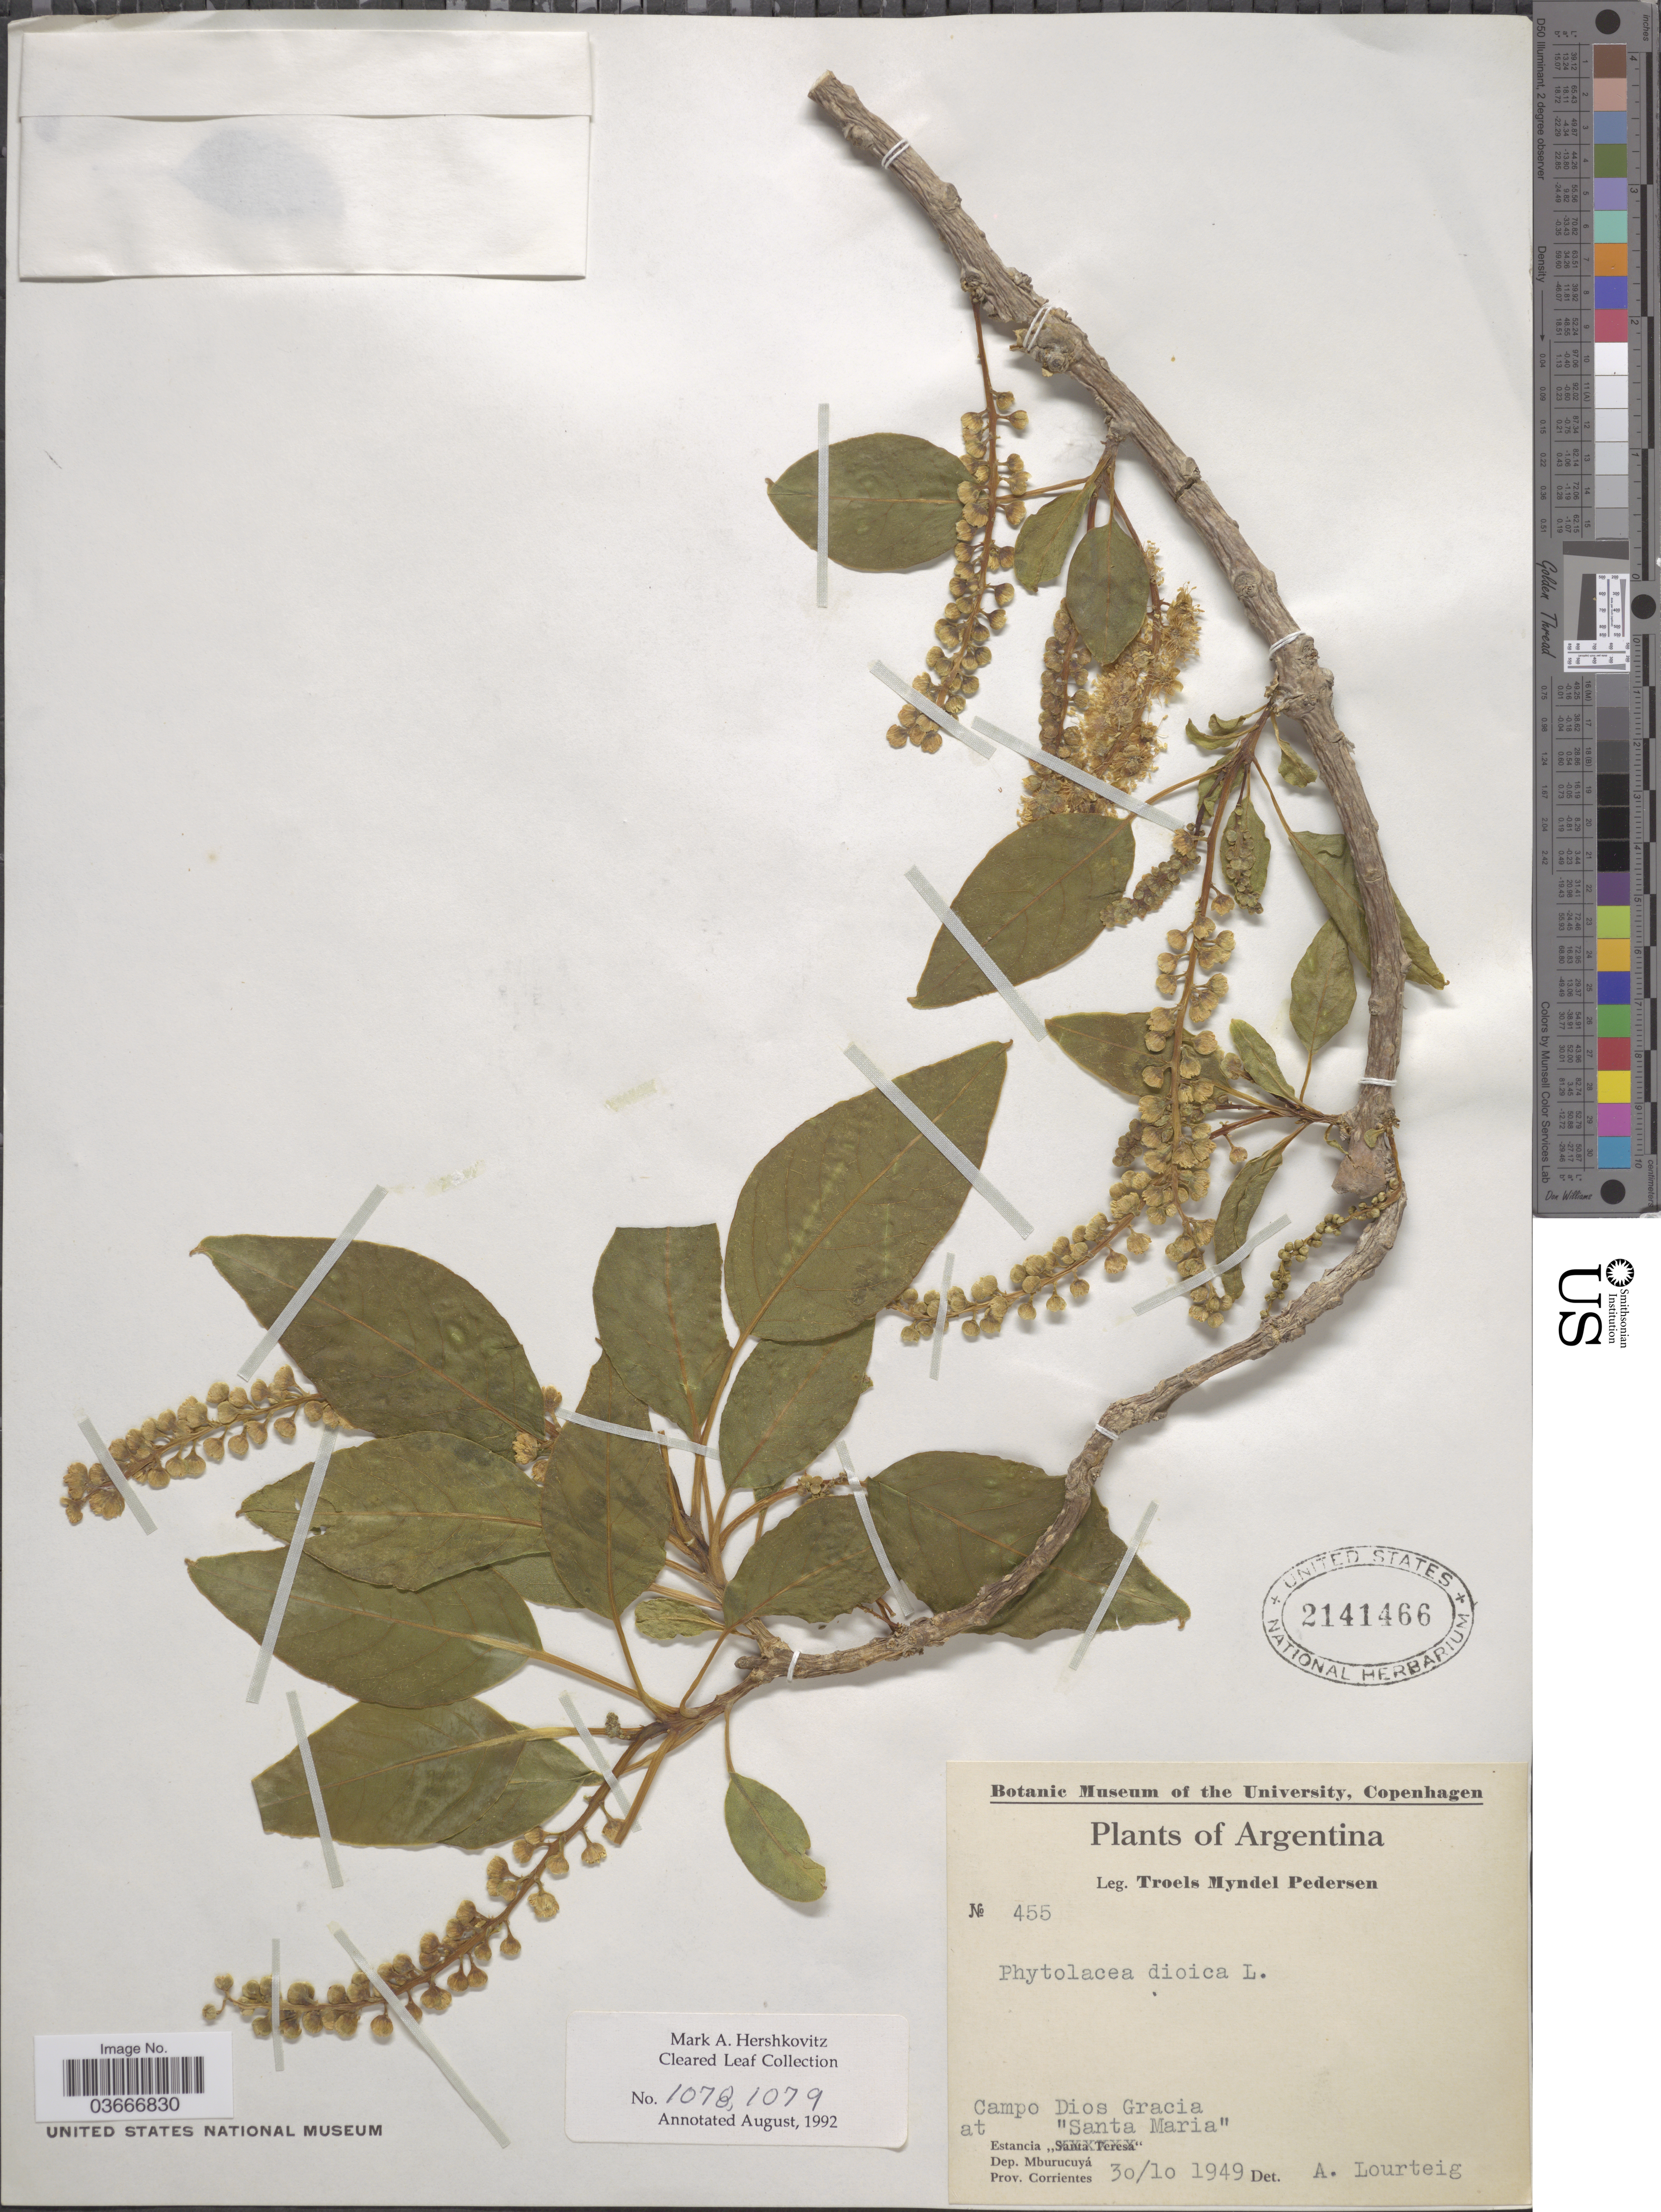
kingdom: Plantae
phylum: Tracheophyta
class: Magnoliopsida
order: Caryophyllales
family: Phytolaccaceae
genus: Phytolacca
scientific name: Phytolacca dioica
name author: L.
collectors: T. Pederson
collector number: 455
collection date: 1949-10-30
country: Argentina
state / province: Corrientes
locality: Campo Dios Gracia at Estancia "Santa Maria". Dep. Mburucuyá.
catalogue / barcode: US 2141466